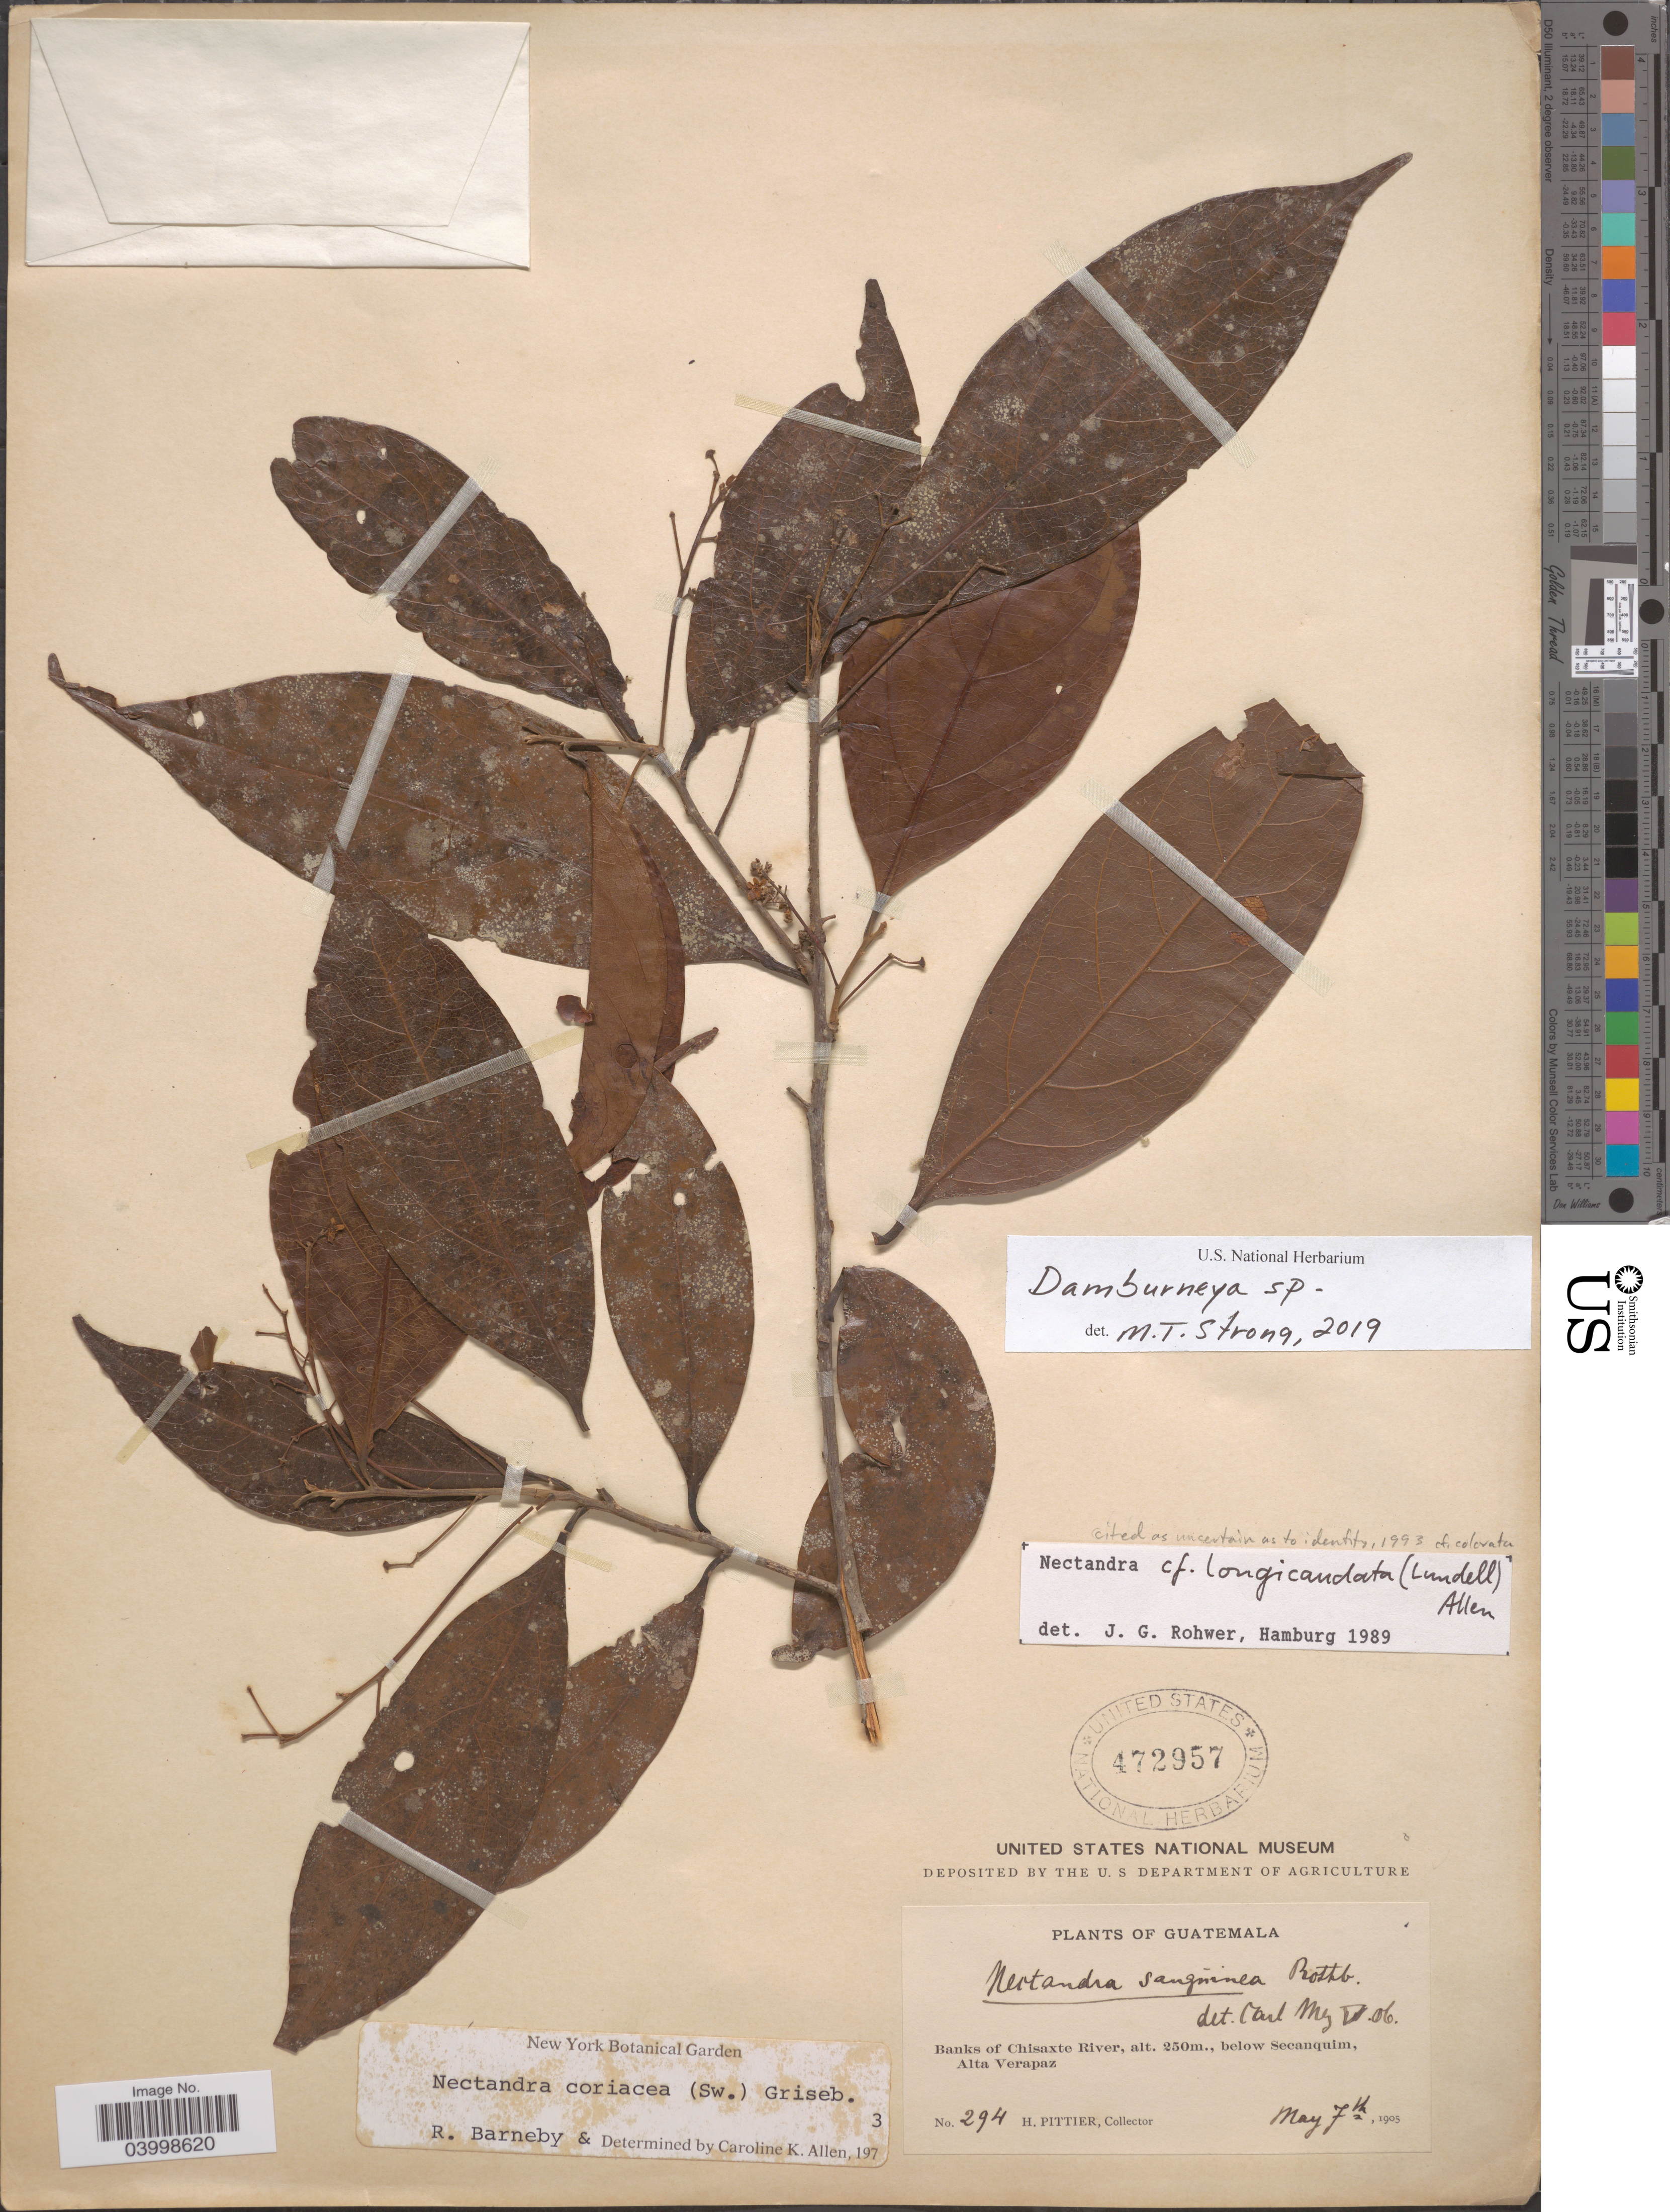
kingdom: Plantae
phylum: Tracheophyta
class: Magnoliopsida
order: Laurales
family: Lauraceae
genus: Damburneya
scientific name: Damburneya sp.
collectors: H. F. Pittier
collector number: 294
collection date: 1905-05-07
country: Guatemala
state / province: Alta Verapaz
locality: Banks of Chisaxte River, below Secanquim,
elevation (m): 250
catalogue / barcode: US 472957